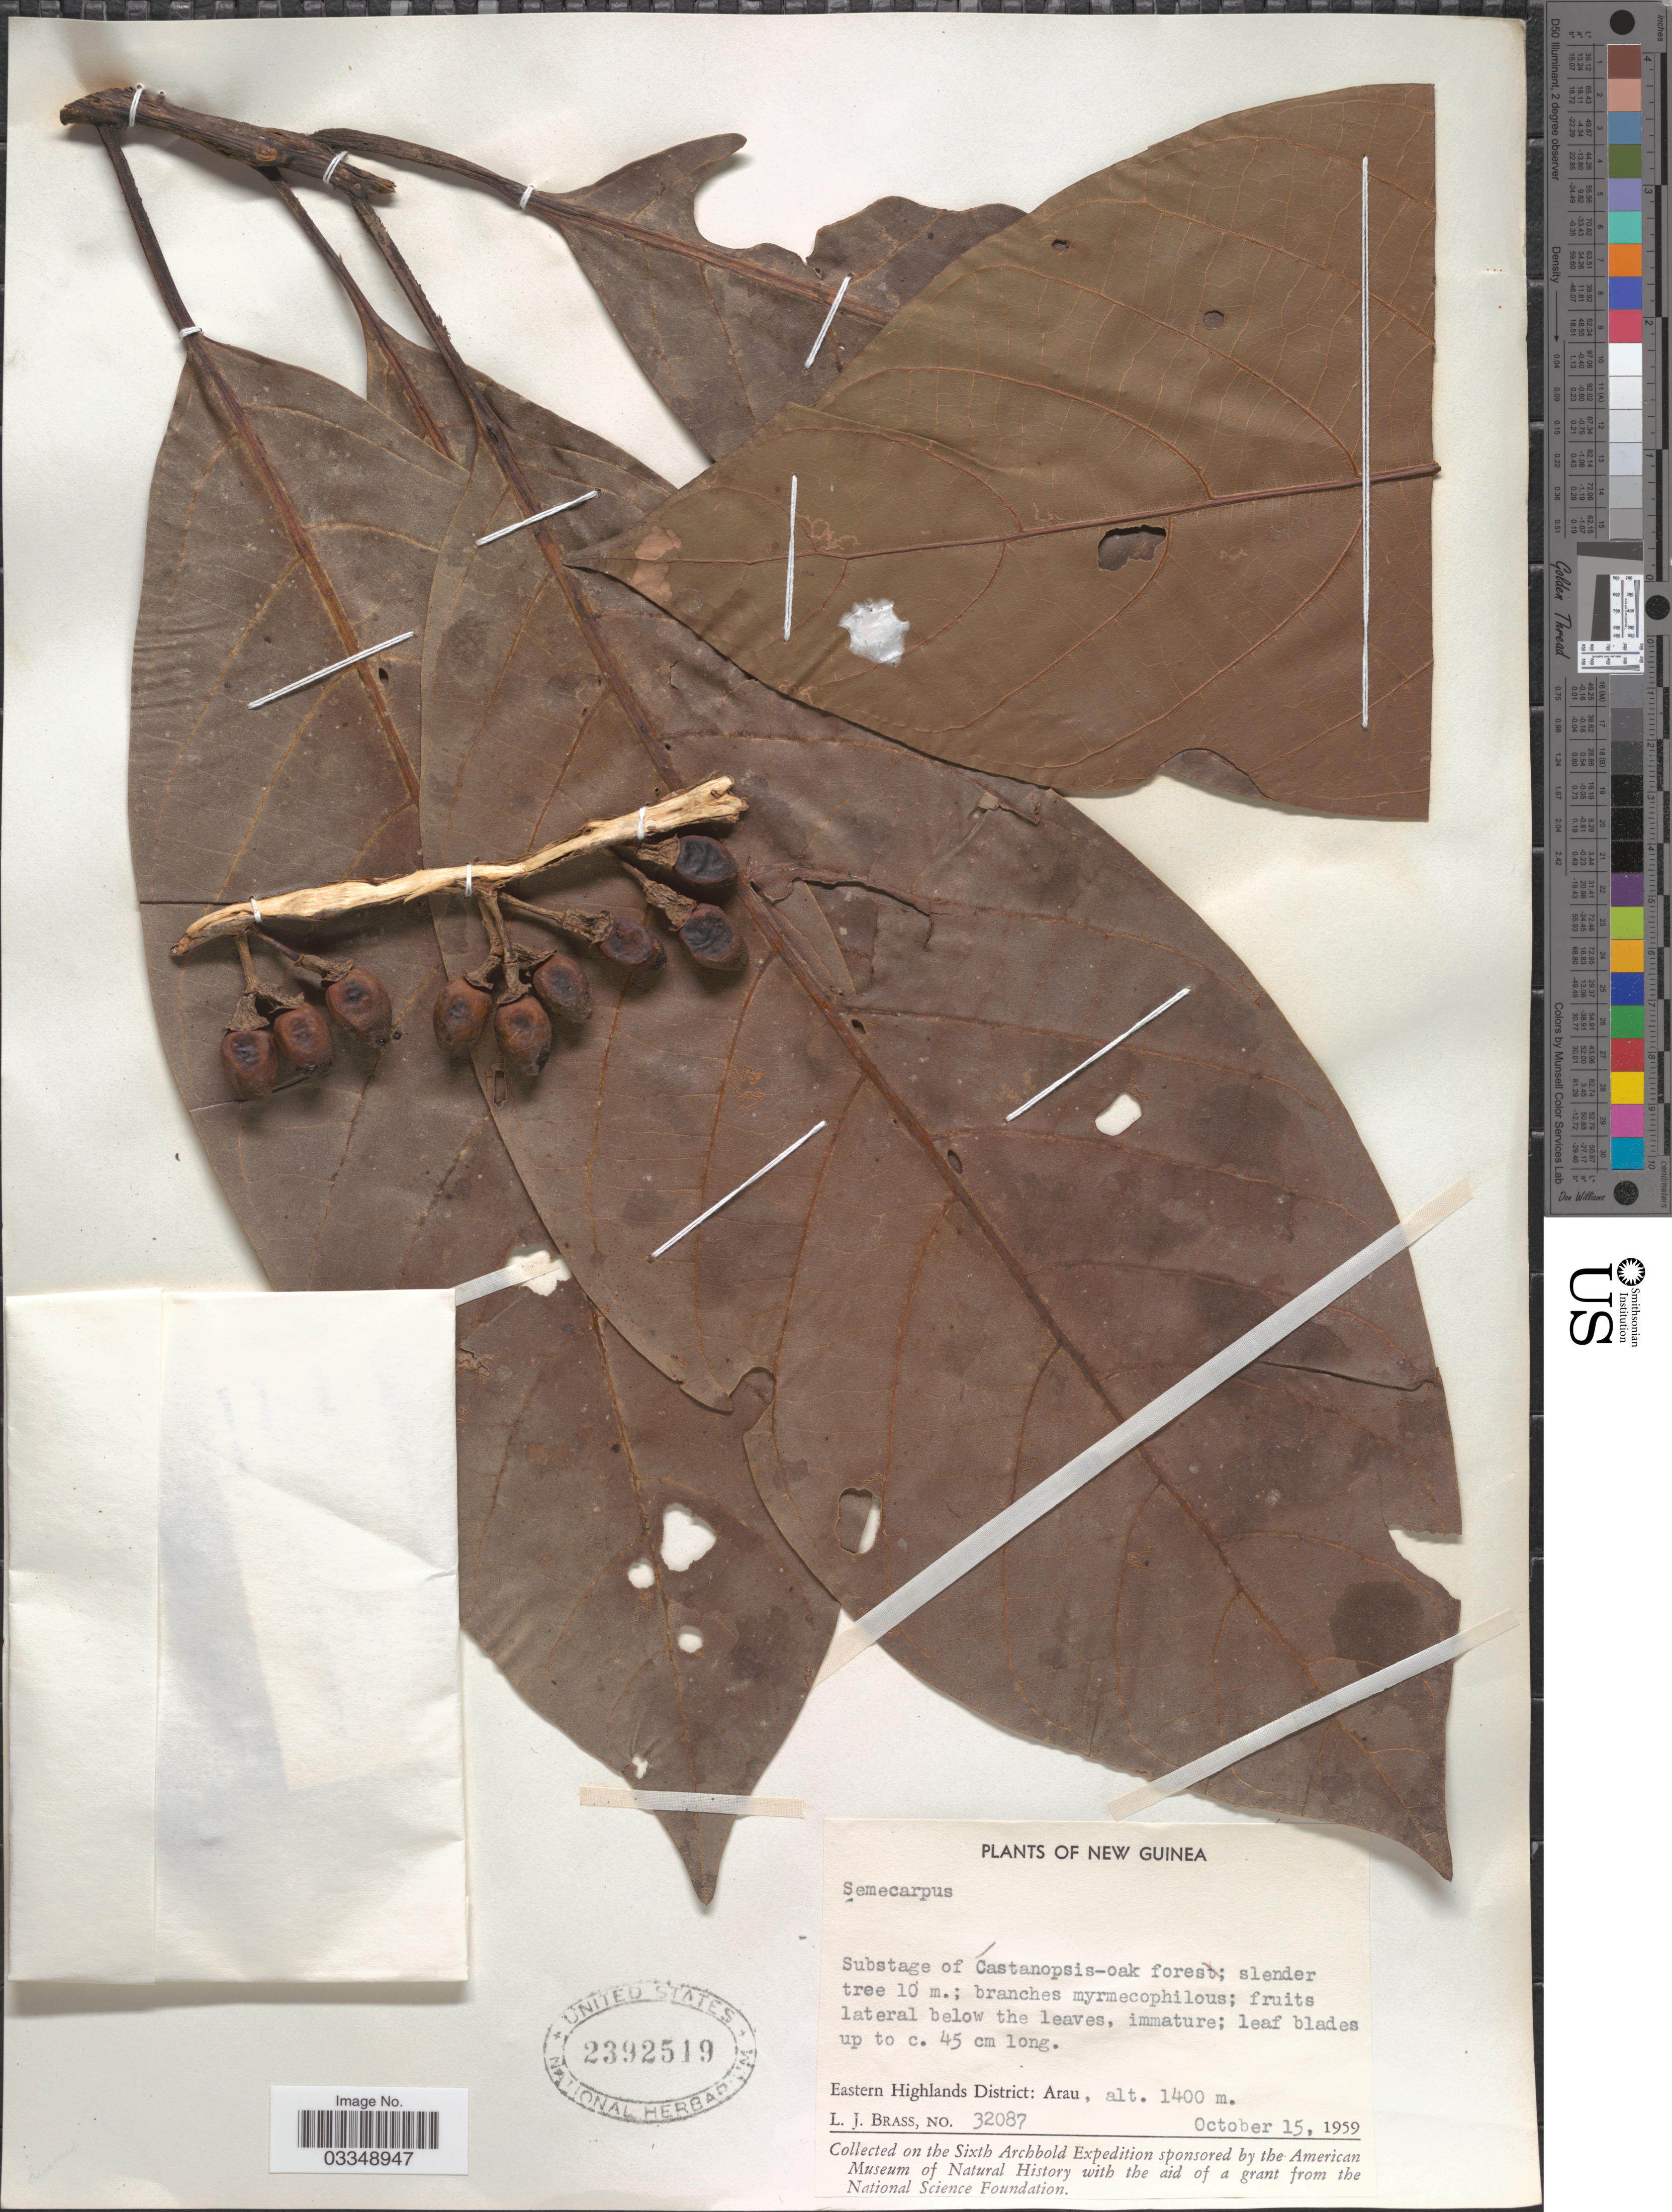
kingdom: Plantae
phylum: Tracheophyta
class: Magnoliopsida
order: Sapindales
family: Anacardiaceae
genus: Semecarpus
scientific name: Semecarpus sp.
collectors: L. J. Brass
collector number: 32087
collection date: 1959-10-15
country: Papua New Guinea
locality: New Guinea. Eastern Highlands District: Arau.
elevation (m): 1400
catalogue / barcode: US 2392519